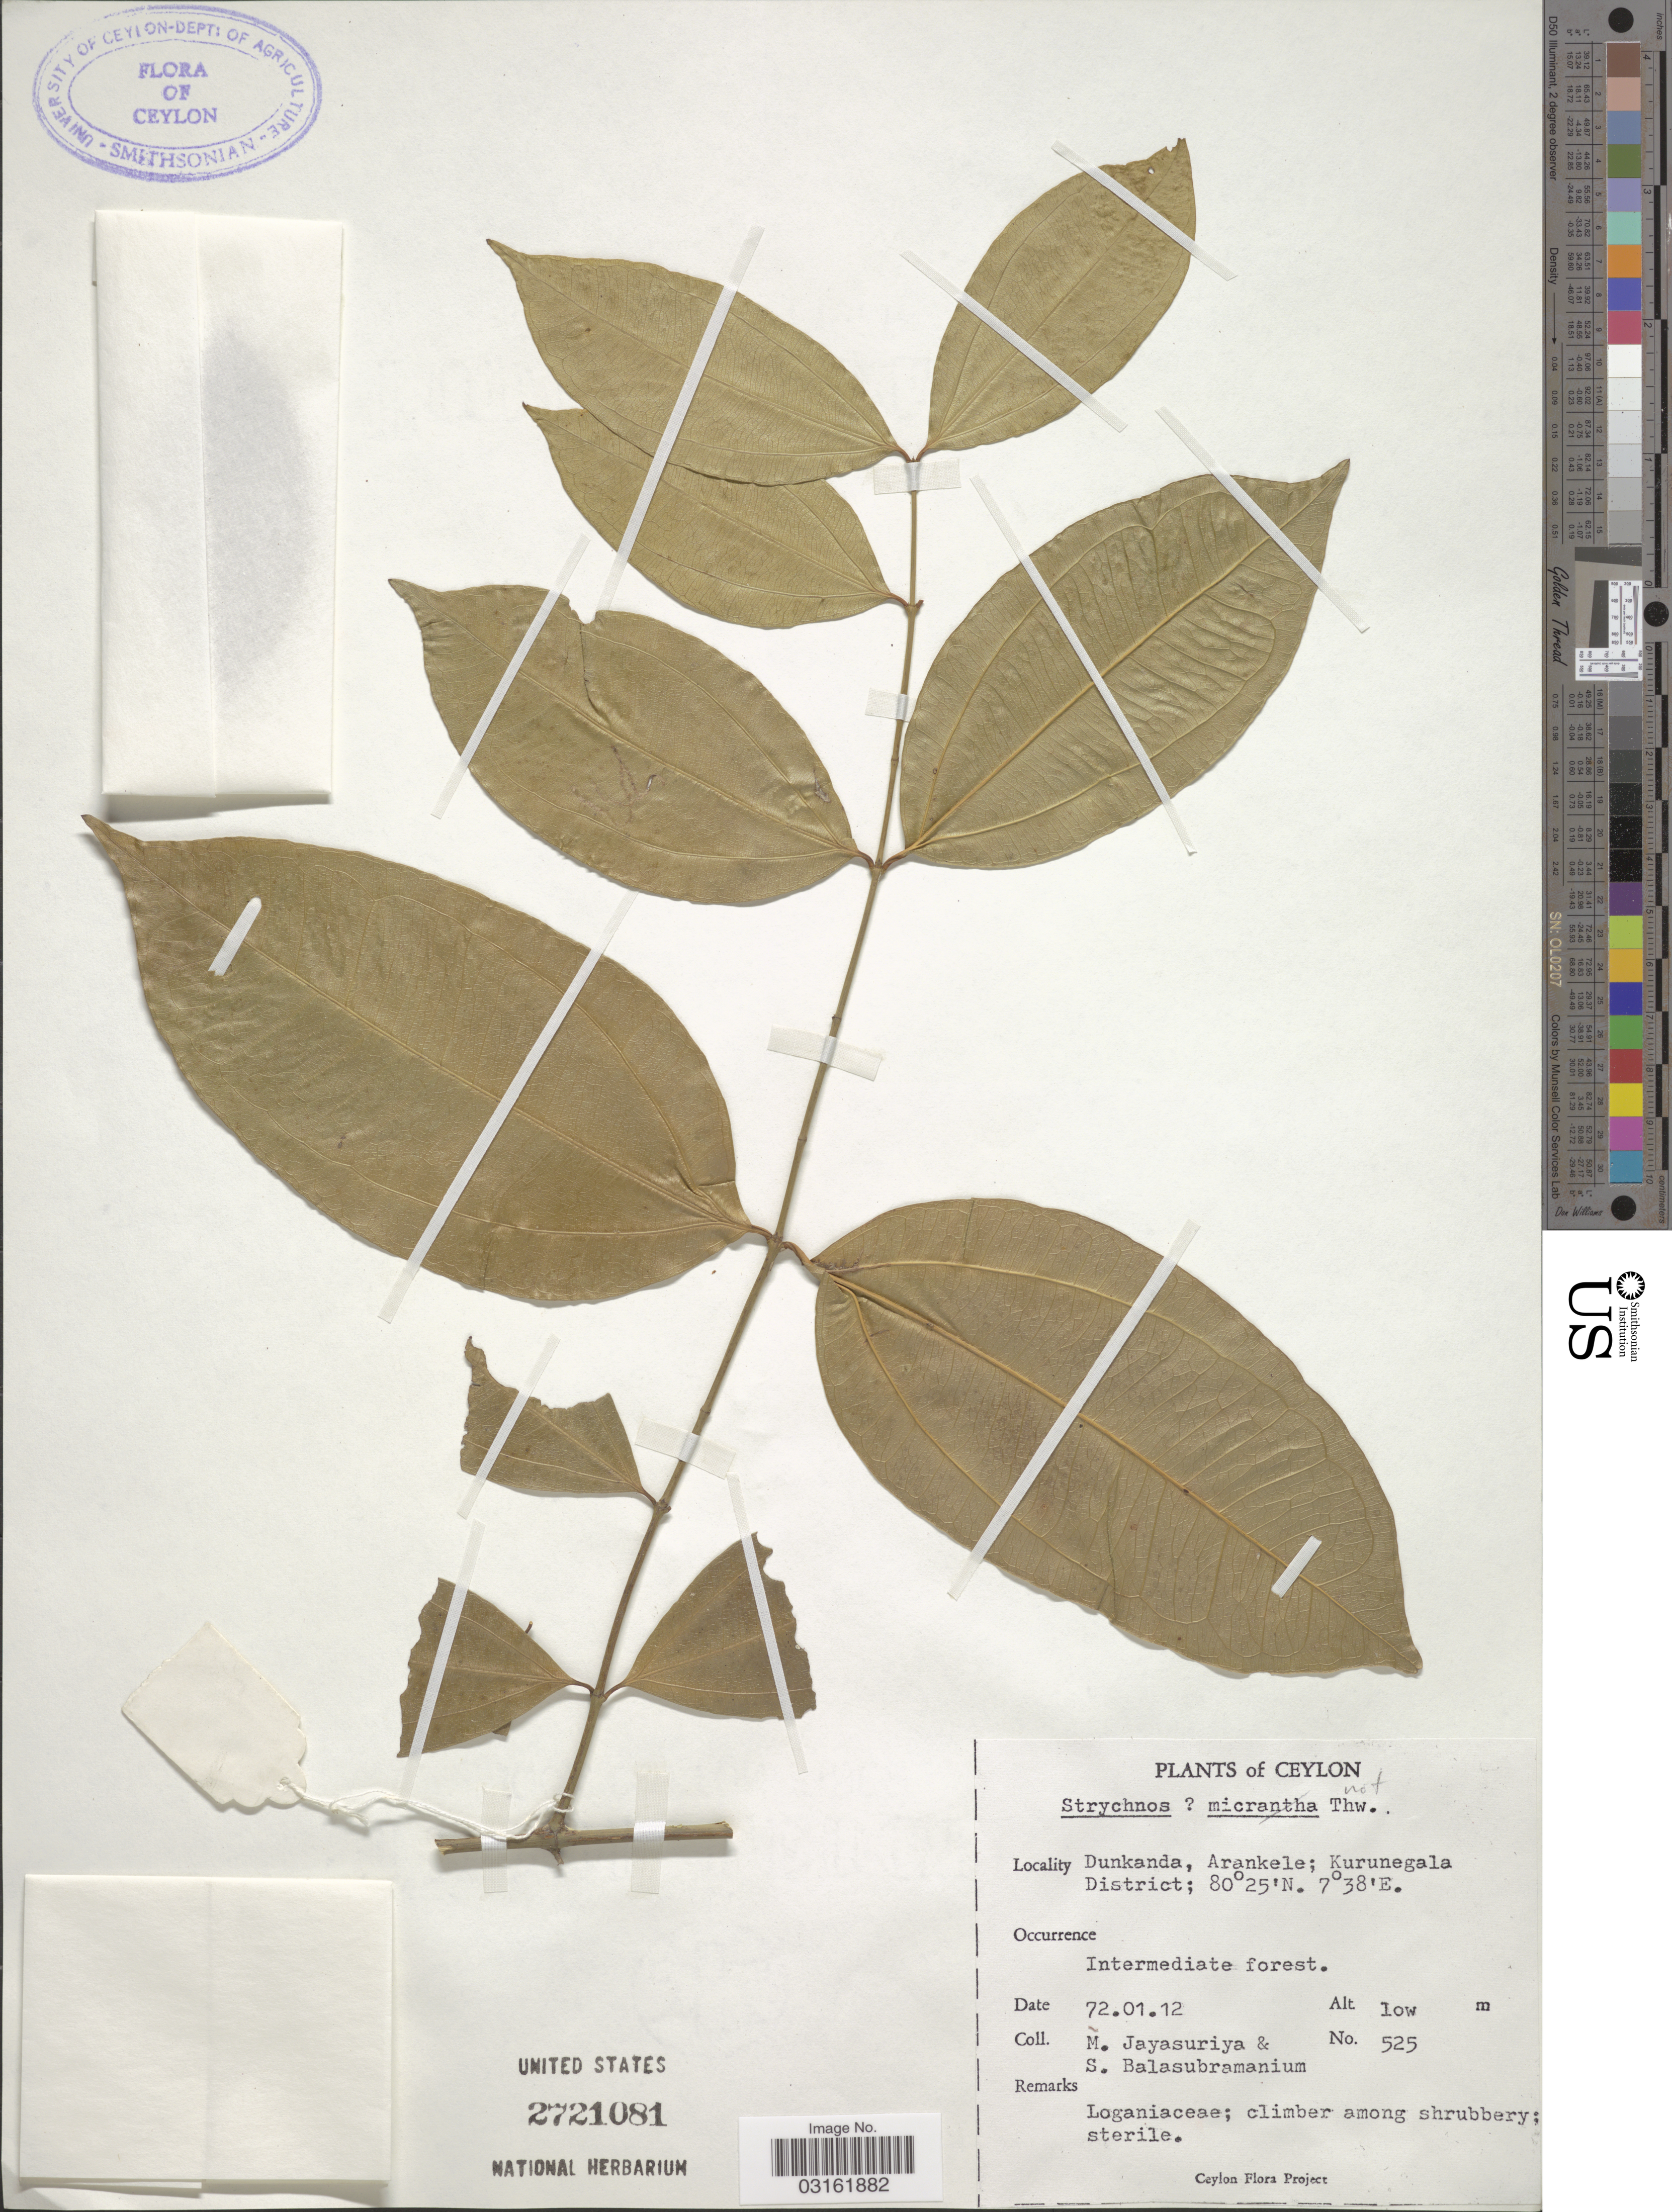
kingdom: Plantae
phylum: Tracheophyta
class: Magnoliopsida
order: Gentianales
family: Loganiaceae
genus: Strychnos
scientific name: Strychnos sp.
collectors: M. Jayasuriya & S. Balasubramanium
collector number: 525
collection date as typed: Transcribed d/m/y: 12/1/72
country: Sri Lanka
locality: Ceylon. Dunkanda, Arankele; Kurunegala District.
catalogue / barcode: US 2721081